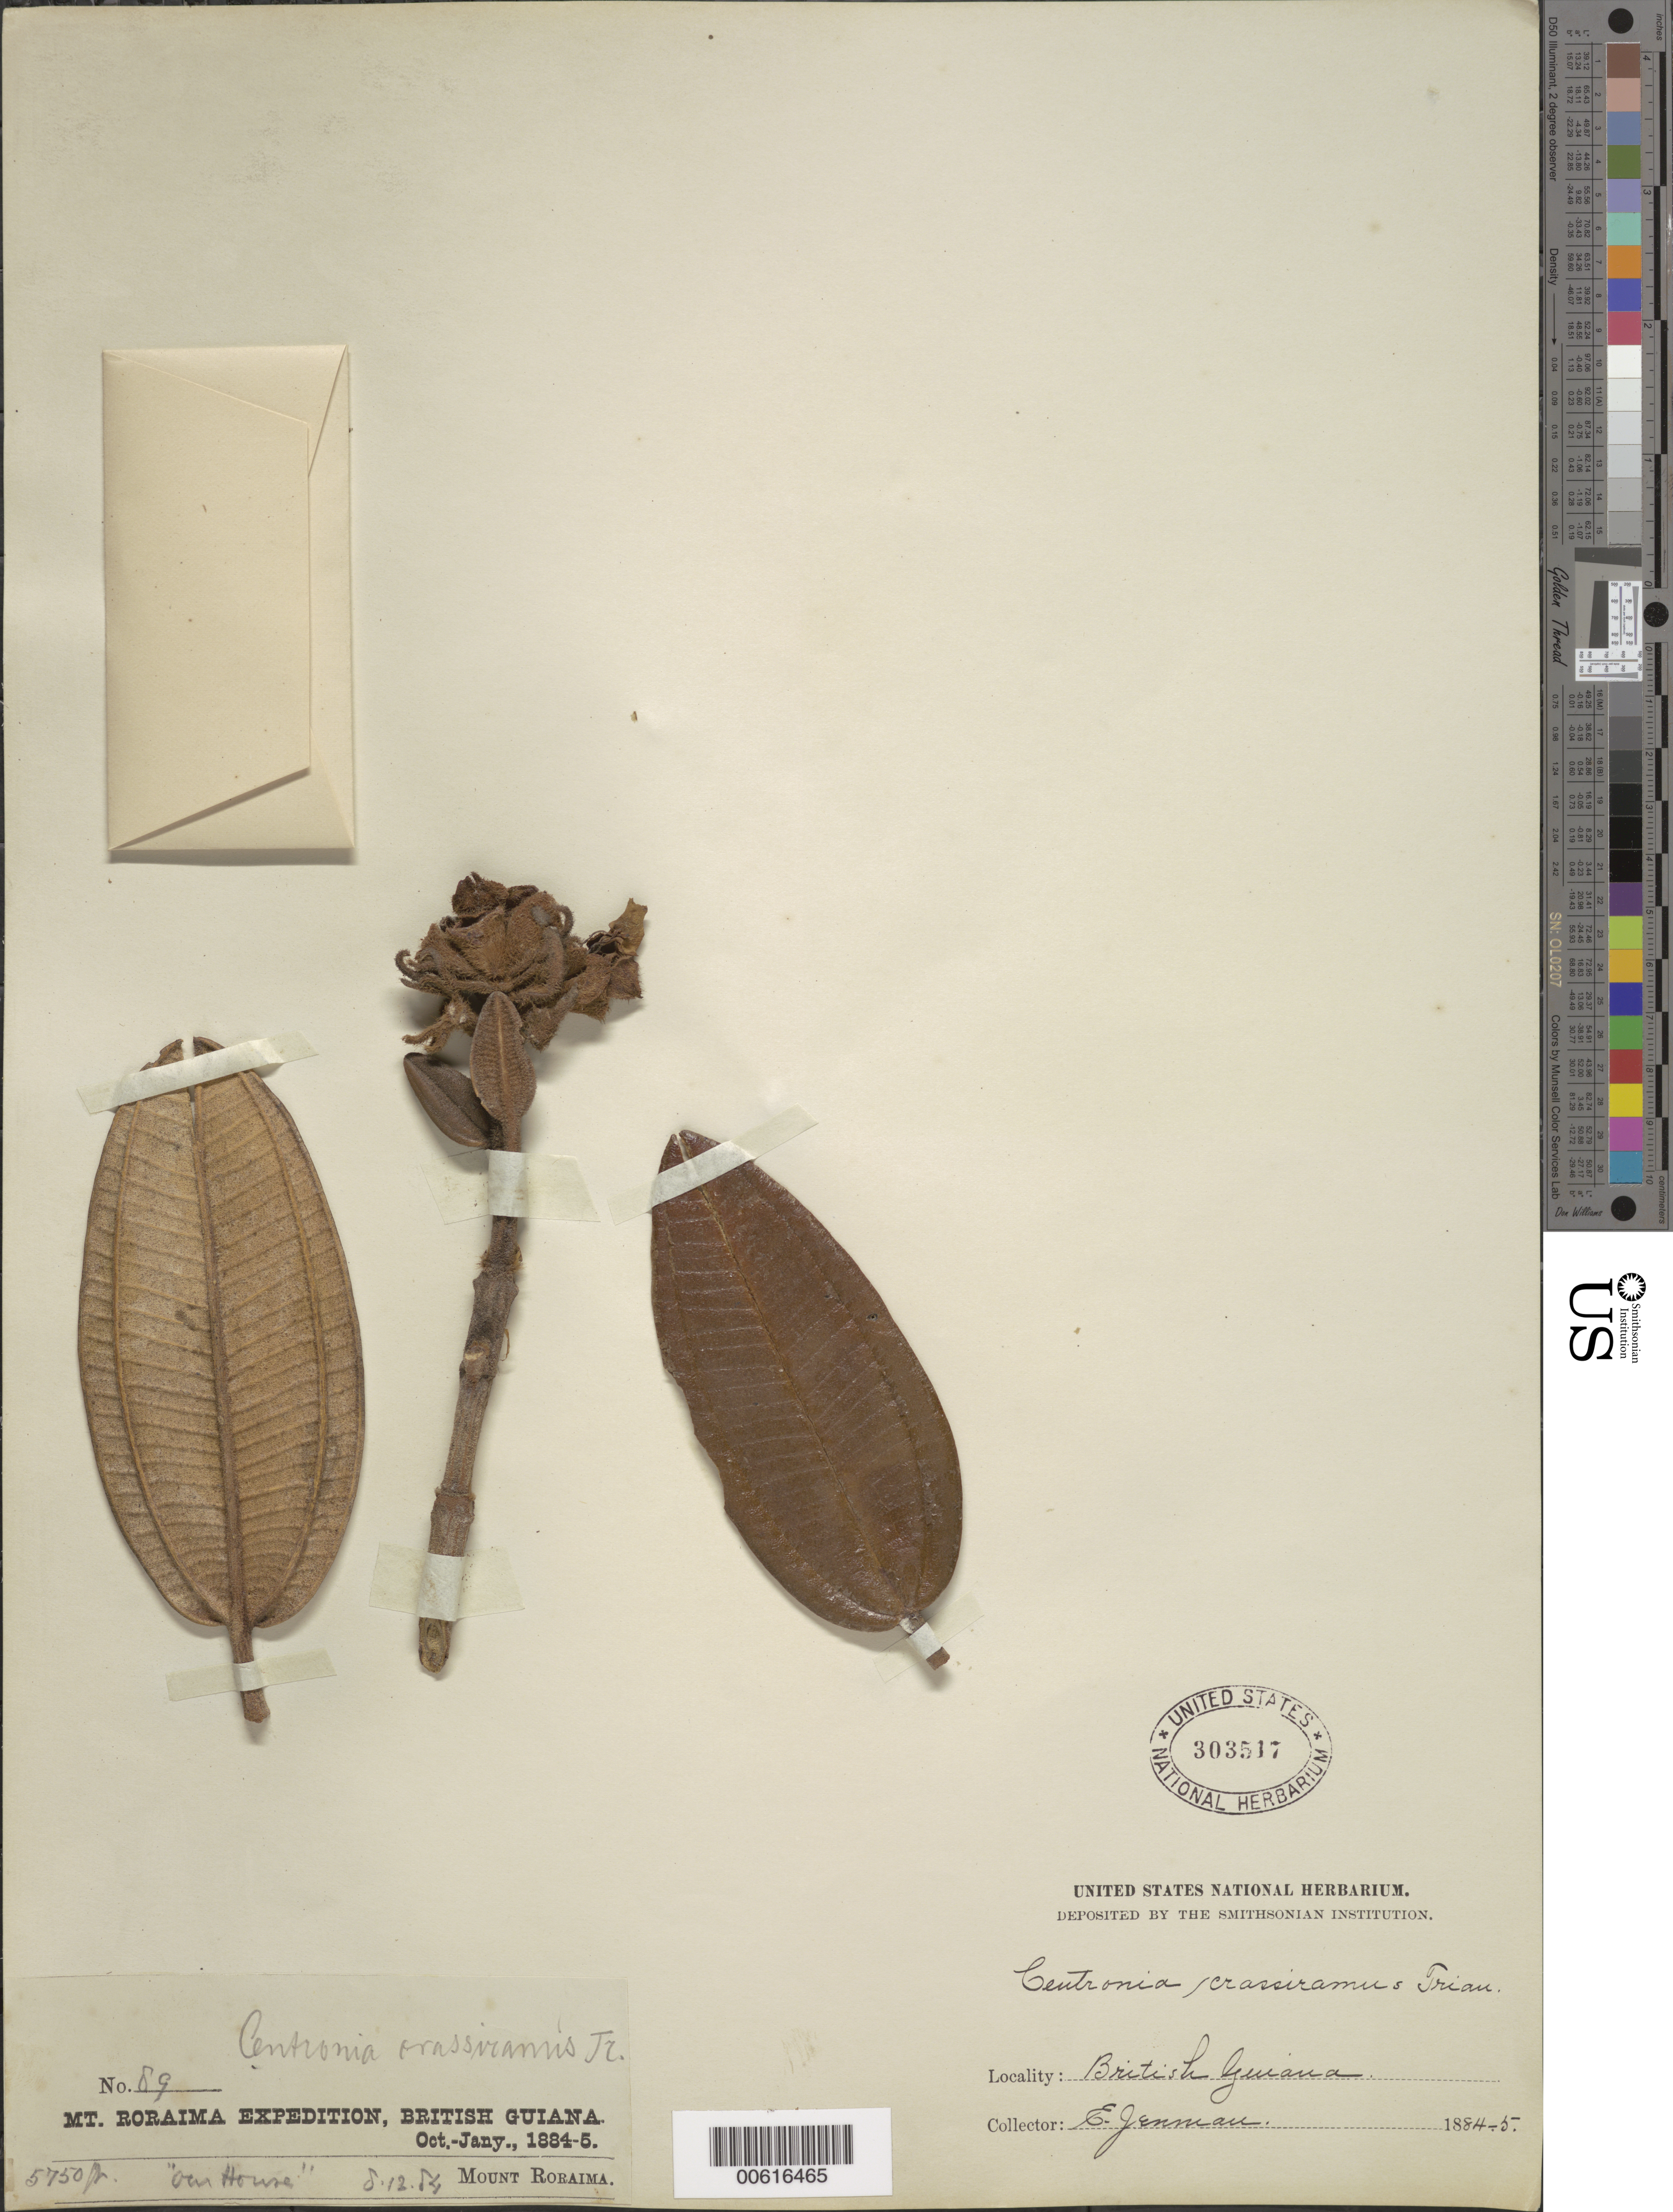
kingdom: Plantae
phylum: Tracheophyta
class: Magnoliopsida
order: Myrtales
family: Melastomataceae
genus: Meriania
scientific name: Meriania crassiramis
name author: (Naudin) Wurdack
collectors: G. S. Jenman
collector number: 89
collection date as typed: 8 December 1884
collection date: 1884-12-08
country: Guyana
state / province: Cuyuni-Mazaruni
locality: Mt. Roraima, "Our House"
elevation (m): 526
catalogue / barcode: US 303517